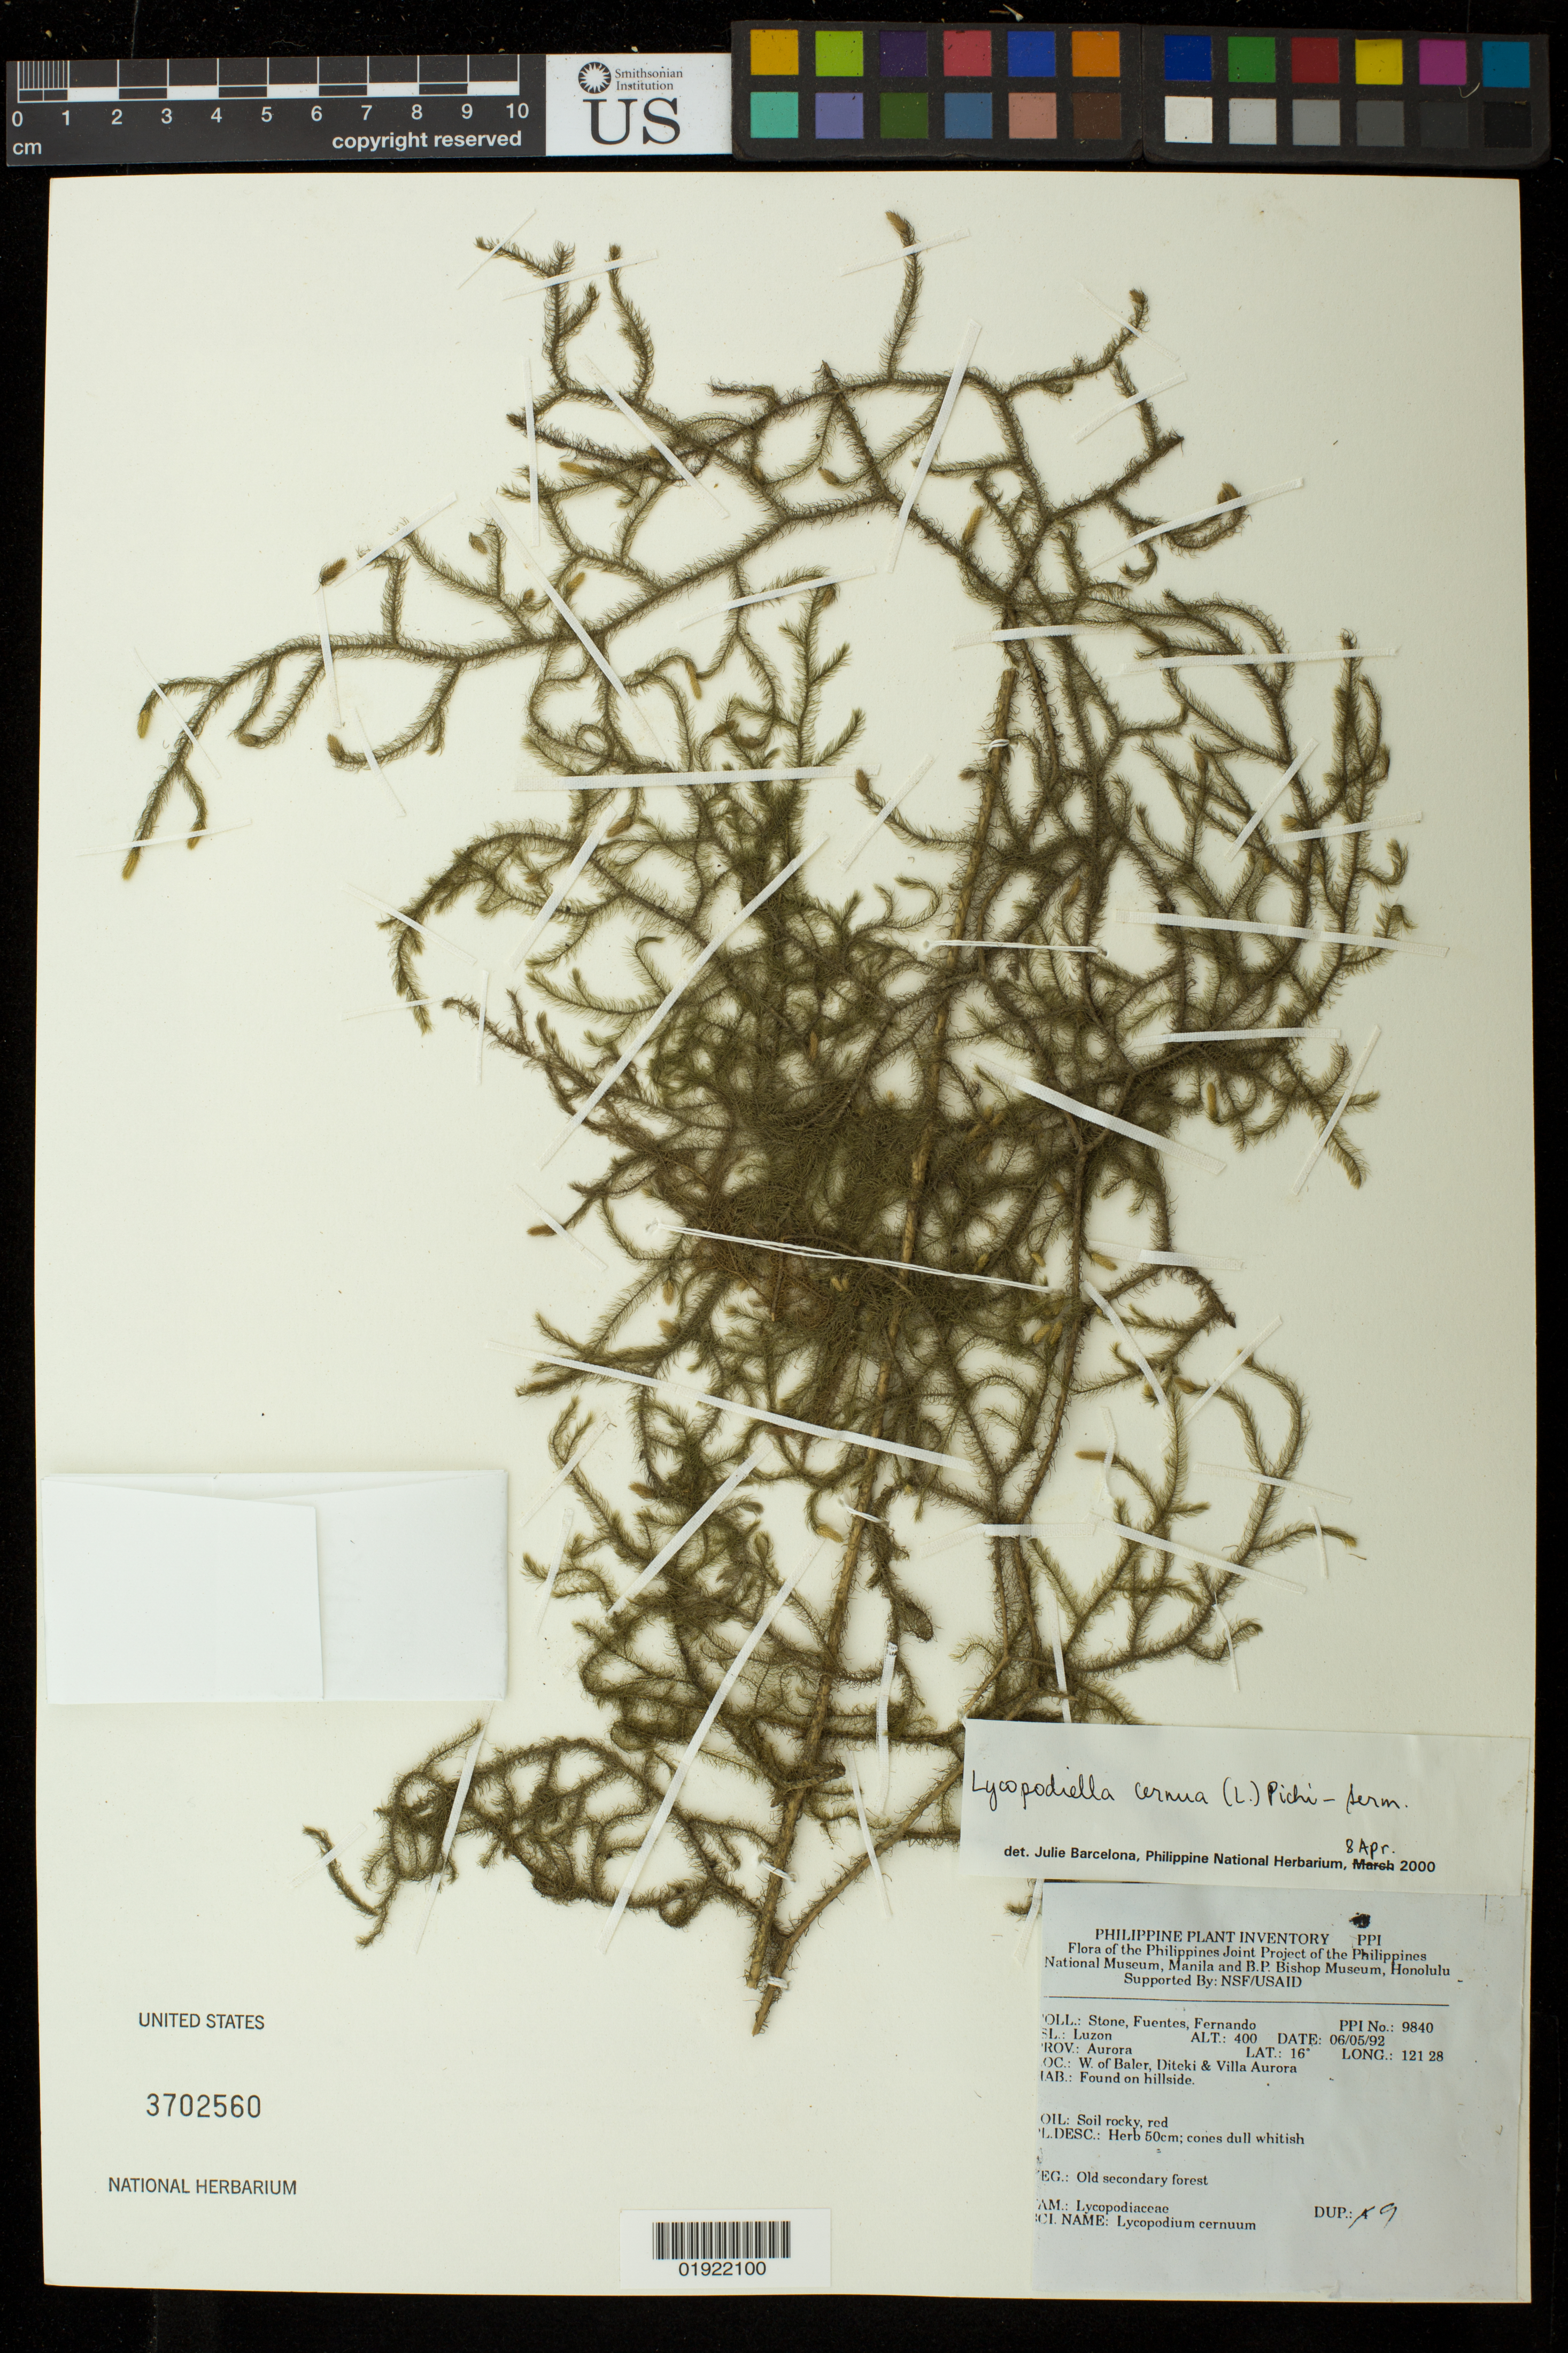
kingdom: Plantae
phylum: Tracheophyta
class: Lycopodiopsida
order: Lycopodiales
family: Lycopodiaceae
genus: Palhinhaea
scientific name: Palhinhaea cernua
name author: (L.) Vasc. & Franco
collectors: -. Stone, -. Fuentes & -- Fernando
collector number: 9840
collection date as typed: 06/05/92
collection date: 1992-05-06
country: Philippines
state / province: Central Luzon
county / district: Aurora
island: Luzon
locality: W. of Baler, Diteki and Villa Aurora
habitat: soil rocky red, found on hillside, old secondary forest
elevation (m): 400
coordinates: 16, 121 28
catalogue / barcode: US 3702560